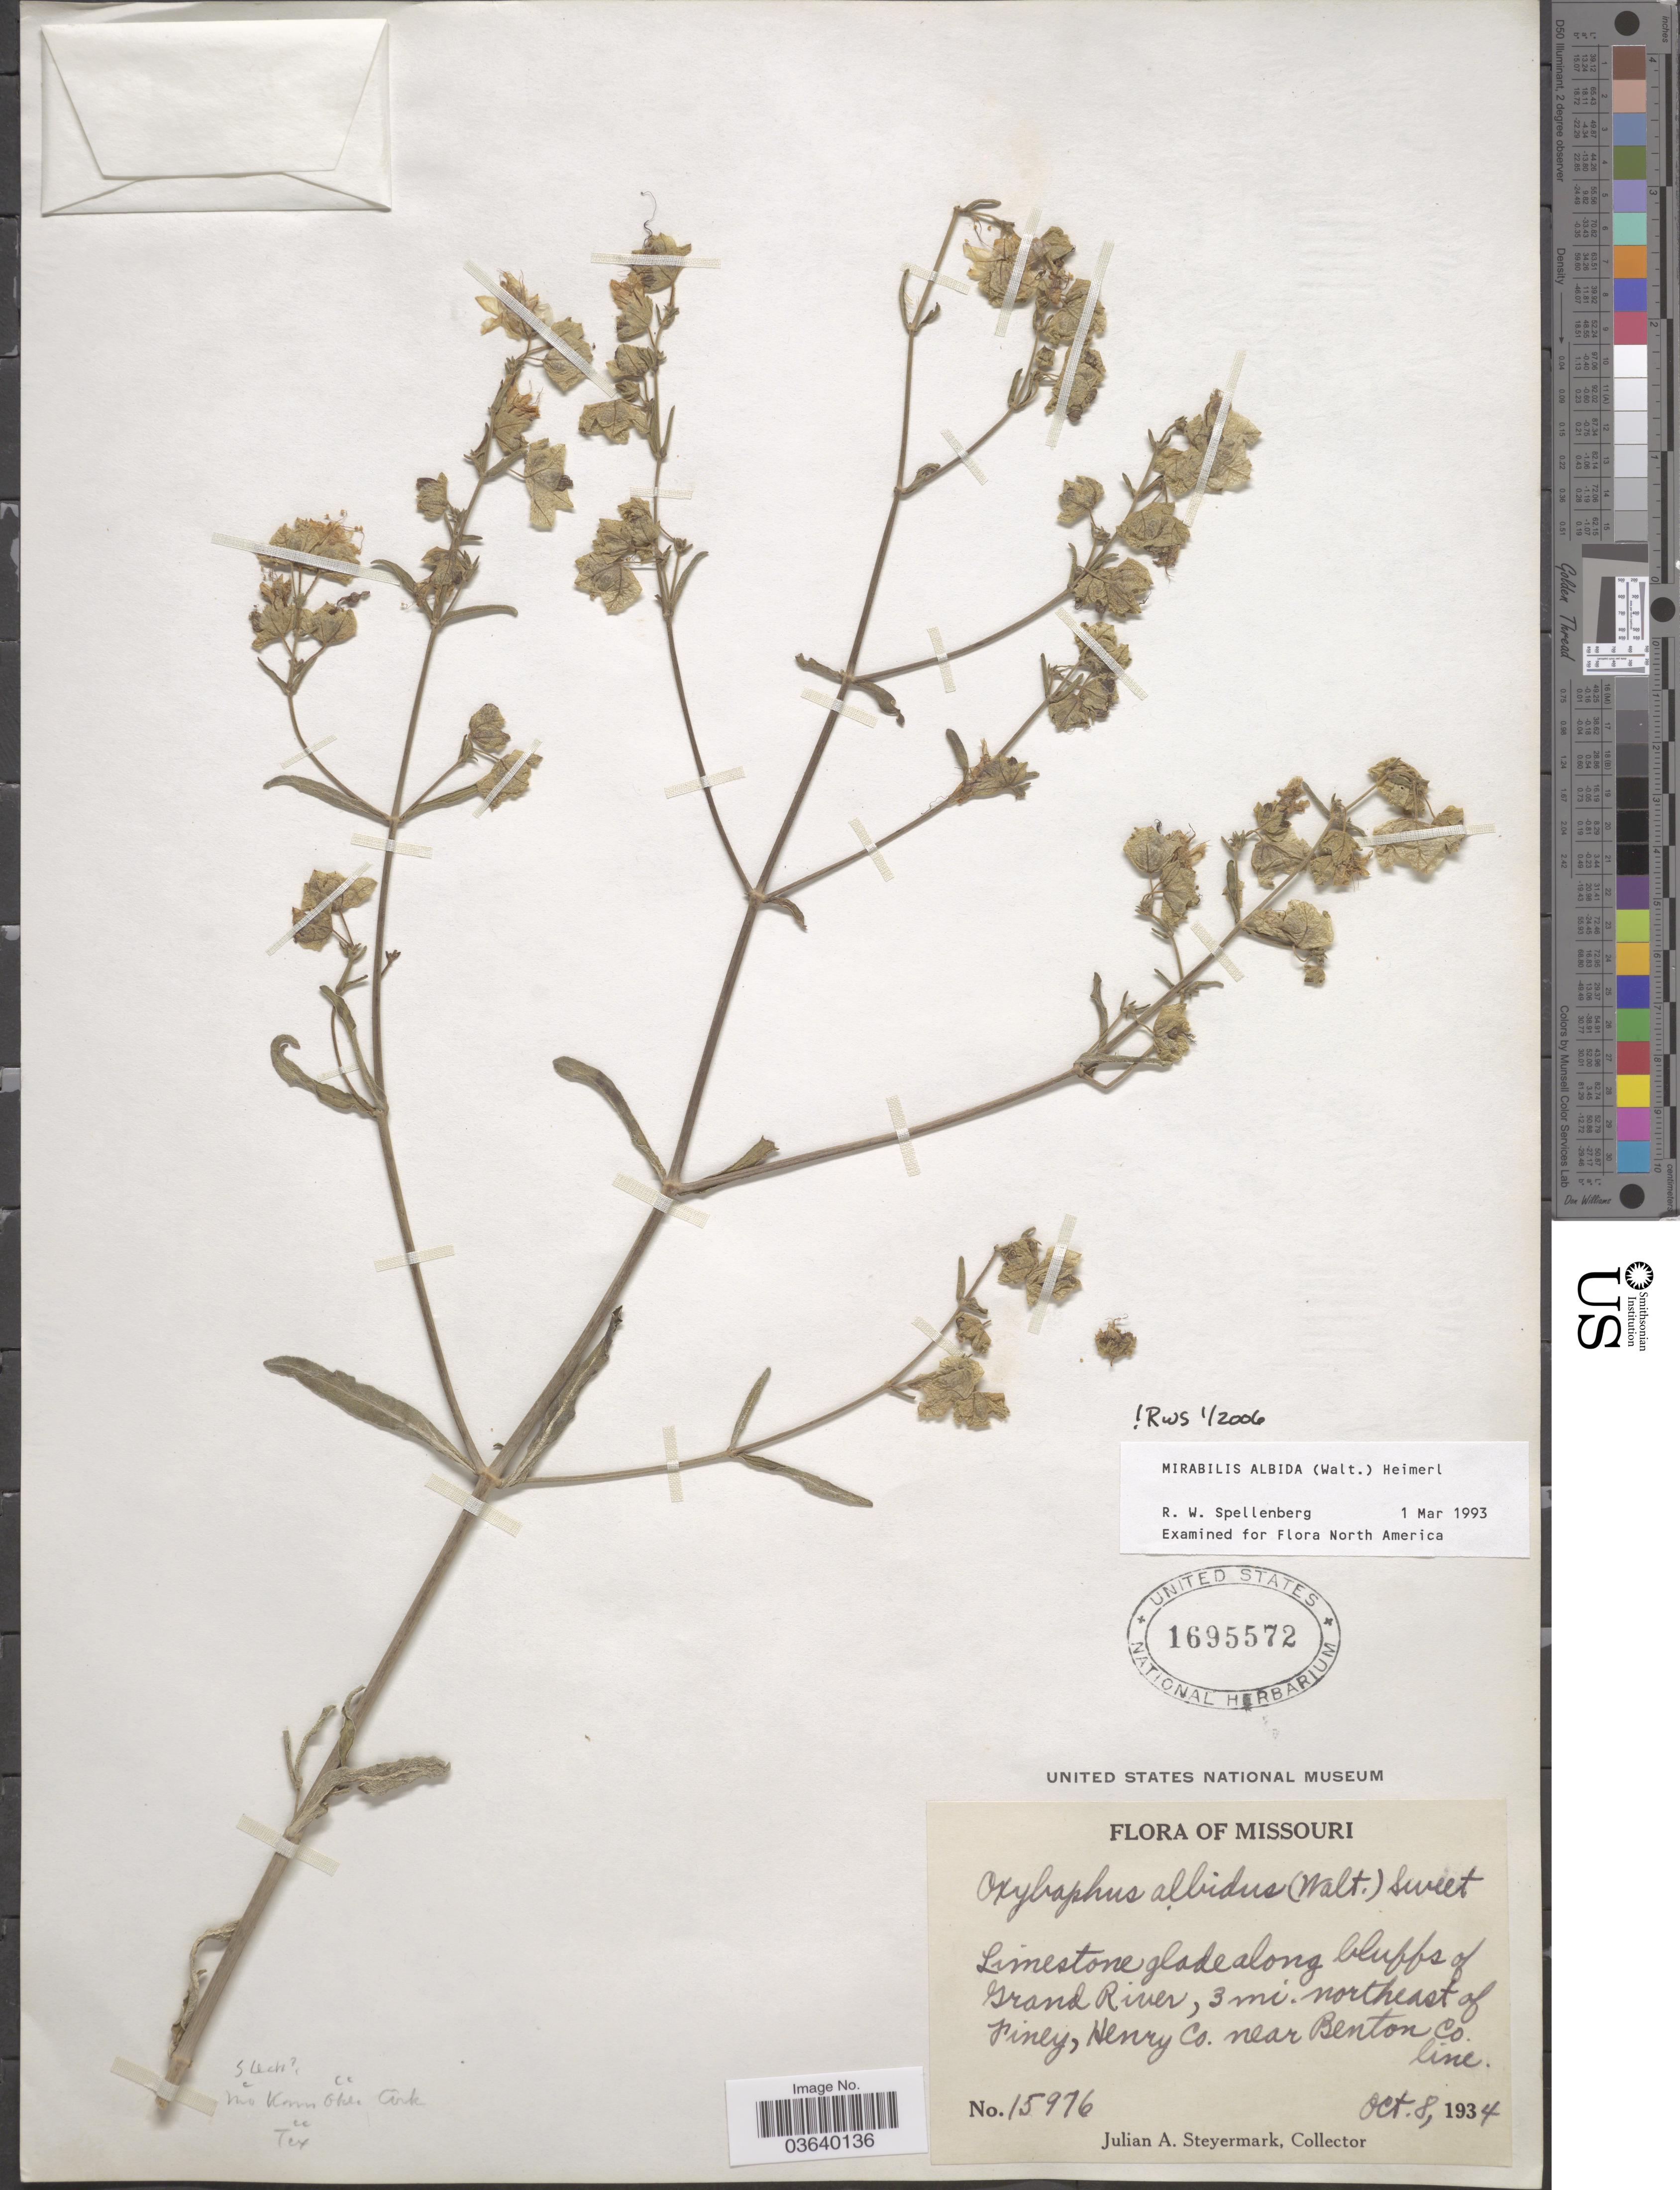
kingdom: Plantae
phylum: Tracheophyta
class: Magnoliopsida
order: Caryophyllales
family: Nyctaginaceae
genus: Mirabilis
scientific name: Mirabilis albida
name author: (Walter) Heimerl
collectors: J. Steyermark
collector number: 15976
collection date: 1934-10-08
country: United States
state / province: Missouri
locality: Limestone glade along bluffs of Grand River, 3 mi. northeast of Piney, Henry Co. near Benton Co. line.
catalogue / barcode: US 1695572